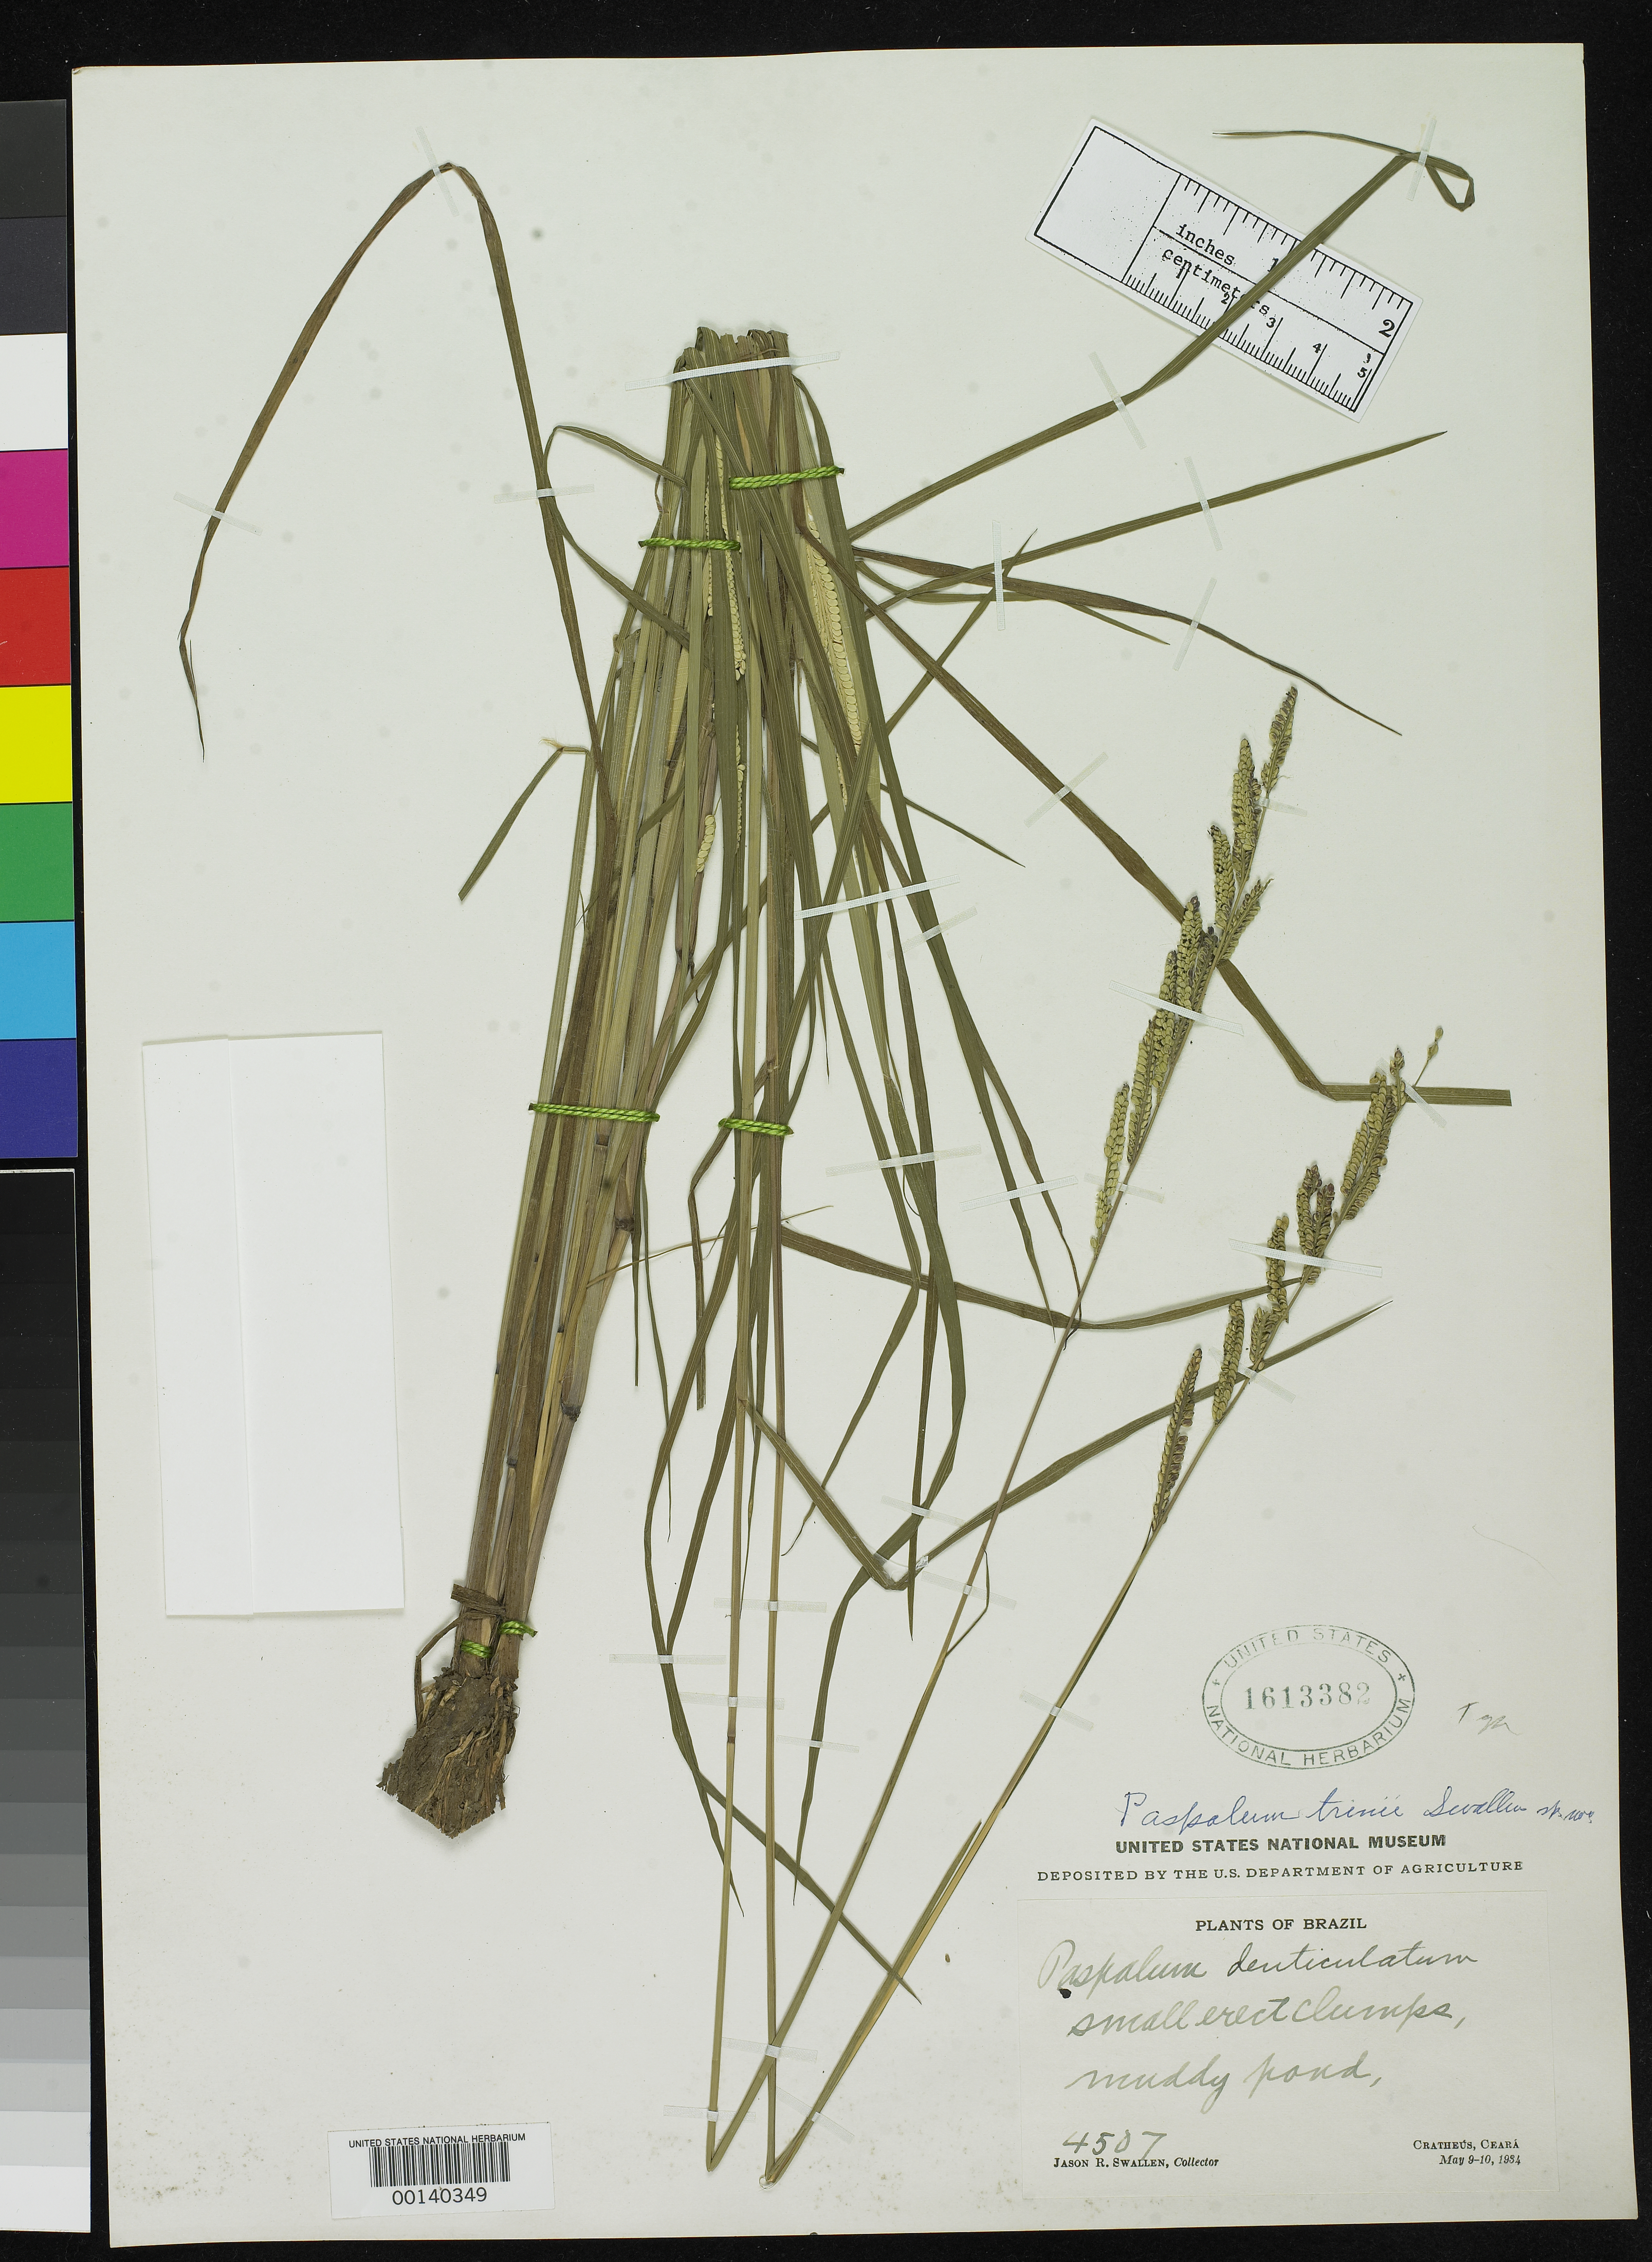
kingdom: Plantae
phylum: Tracheophyta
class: Liliopsida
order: Poales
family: Poaceae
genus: Paspalum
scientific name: Paspalum trinii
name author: Swallen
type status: Holotype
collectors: J. R. Swallen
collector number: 4507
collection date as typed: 09 May 1934 to 10 May 1934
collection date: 1934-05-09/1934-05-10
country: Brazil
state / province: Ceará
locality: Cratheus.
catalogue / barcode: US 1613382